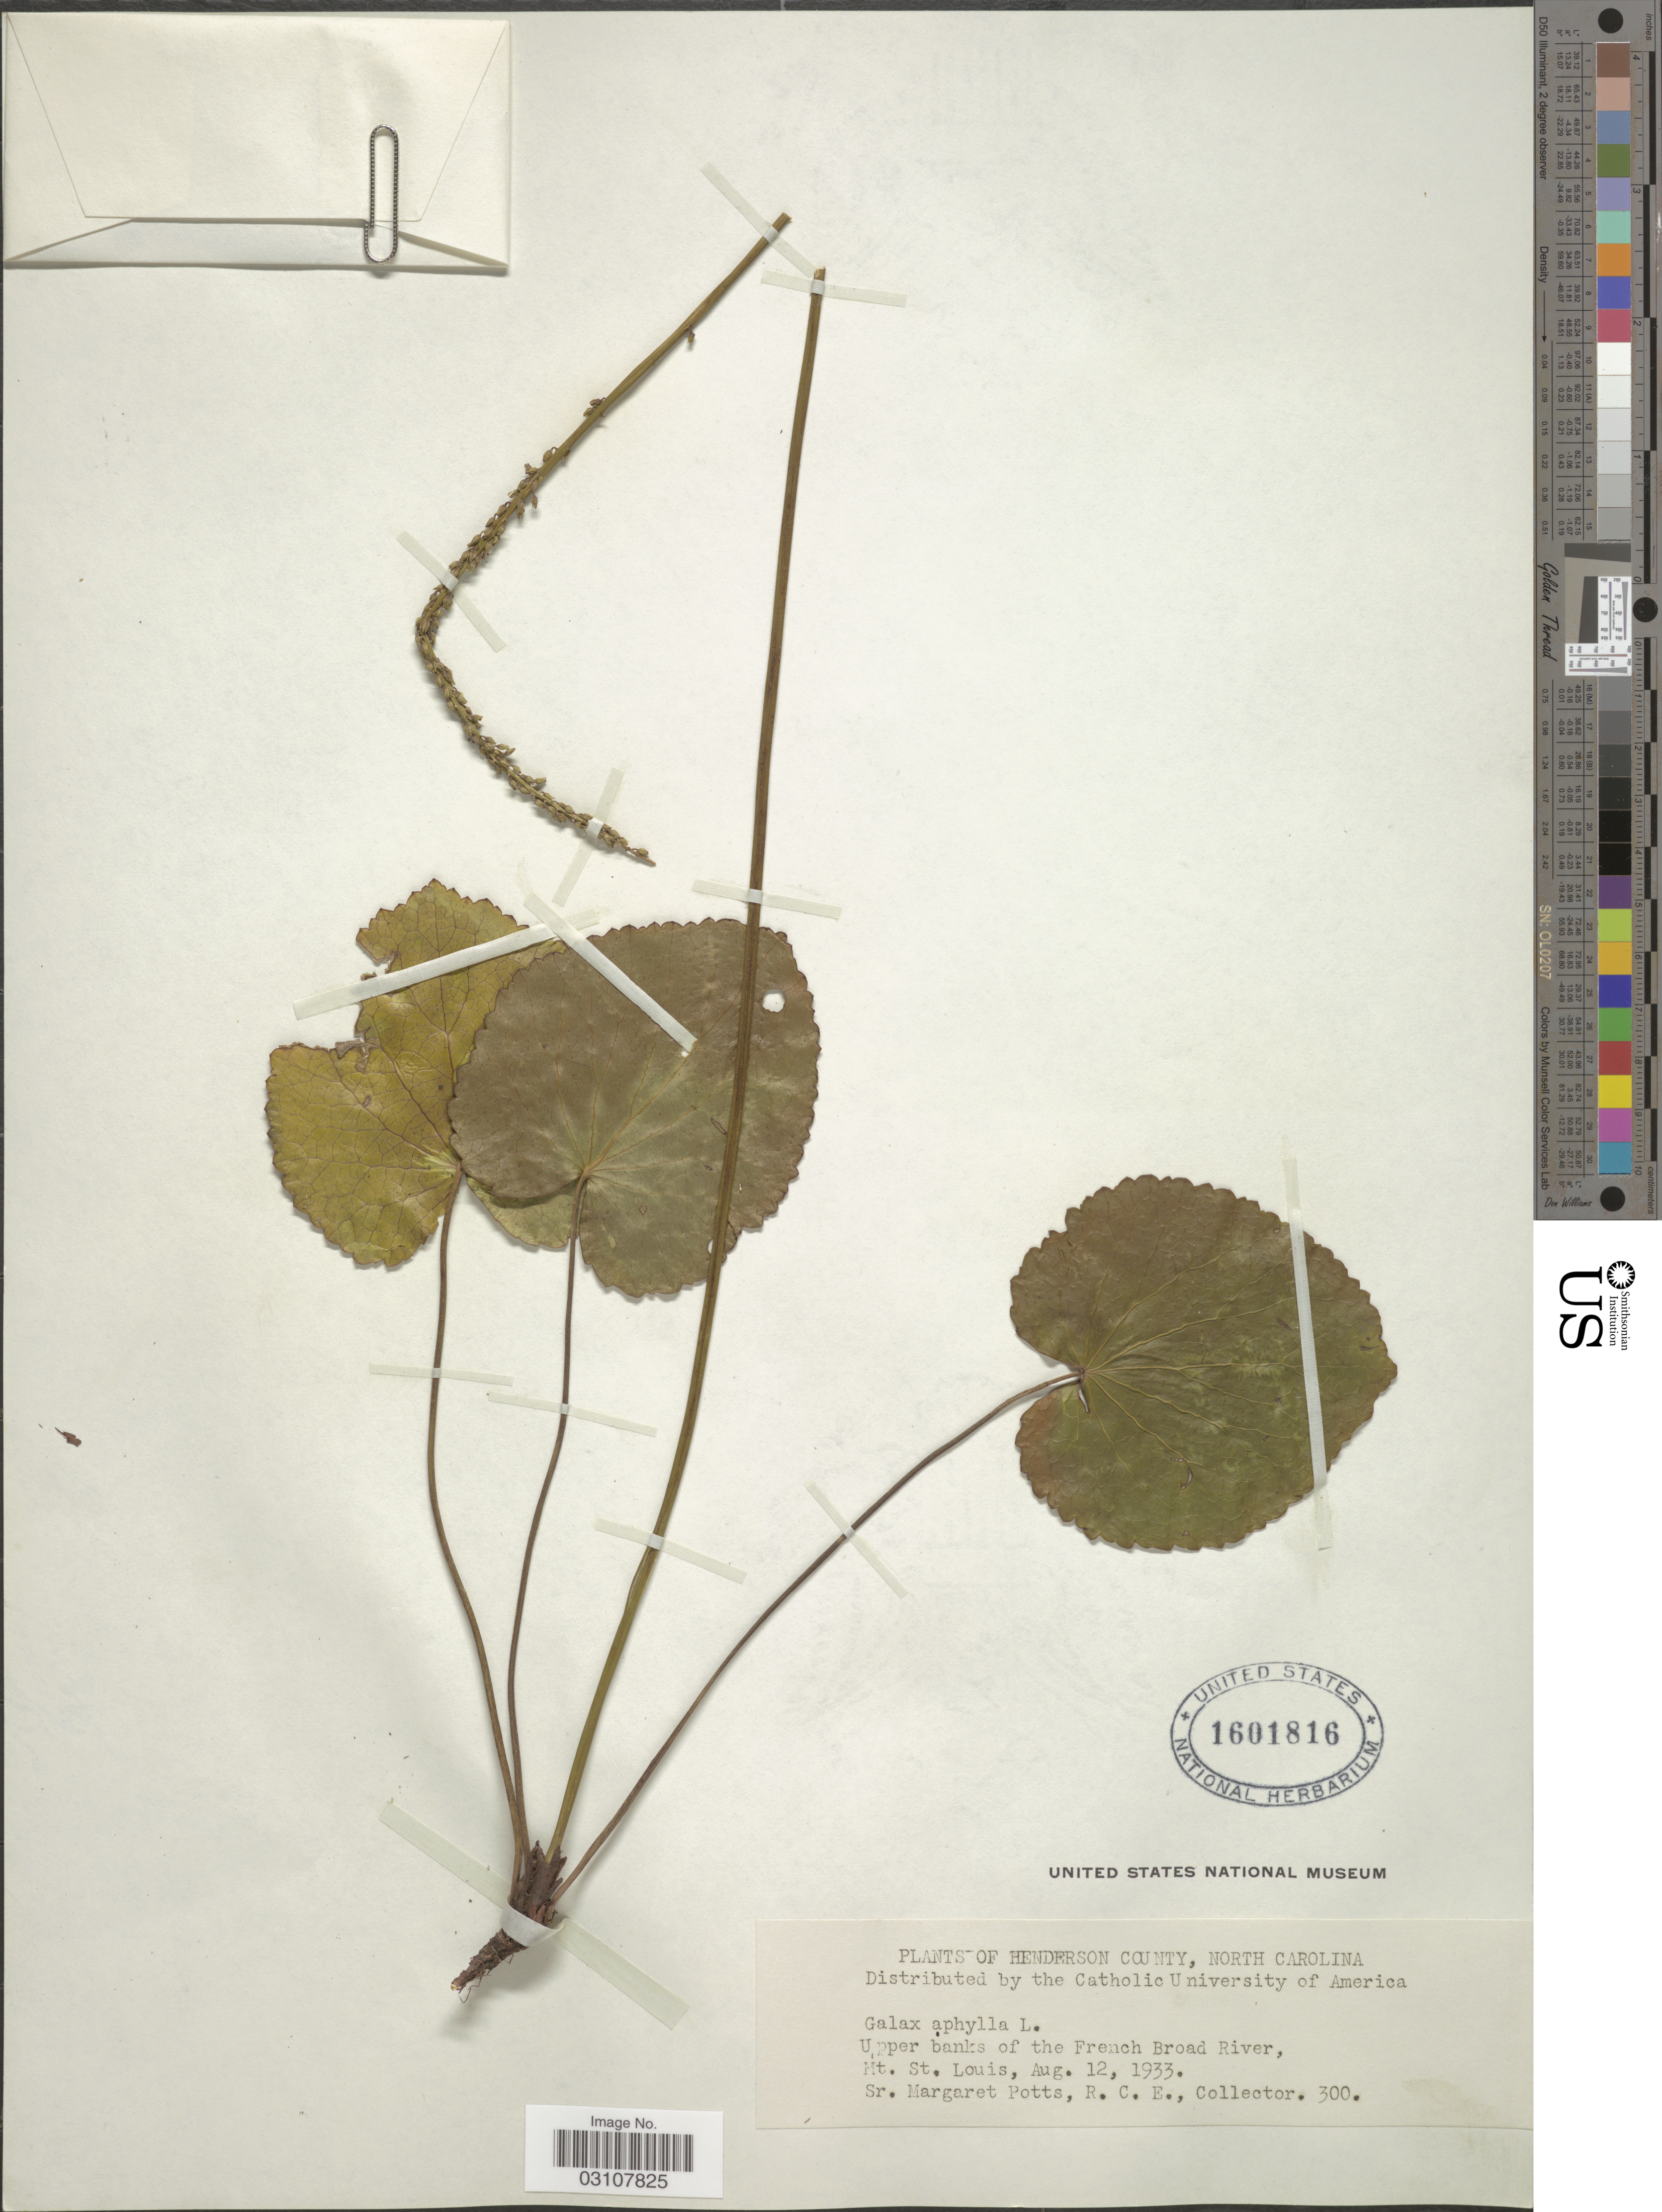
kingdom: Plantae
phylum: Tracheophyta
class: Magnoliopsida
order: Ericales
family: Diapensiaceae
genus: Galax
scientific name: Galax urceolata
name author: (Poir.) Brummitt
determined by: Gaynor, Michelle L., (FLAS), University of Florida (UNITED STATES)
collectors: M. Potts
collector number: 300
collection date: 1933-08-12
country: United States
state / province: North Carolina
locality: Henderson County. Upper banks of the French Broad River, Mt. St. Louis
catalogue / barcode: US 1601816